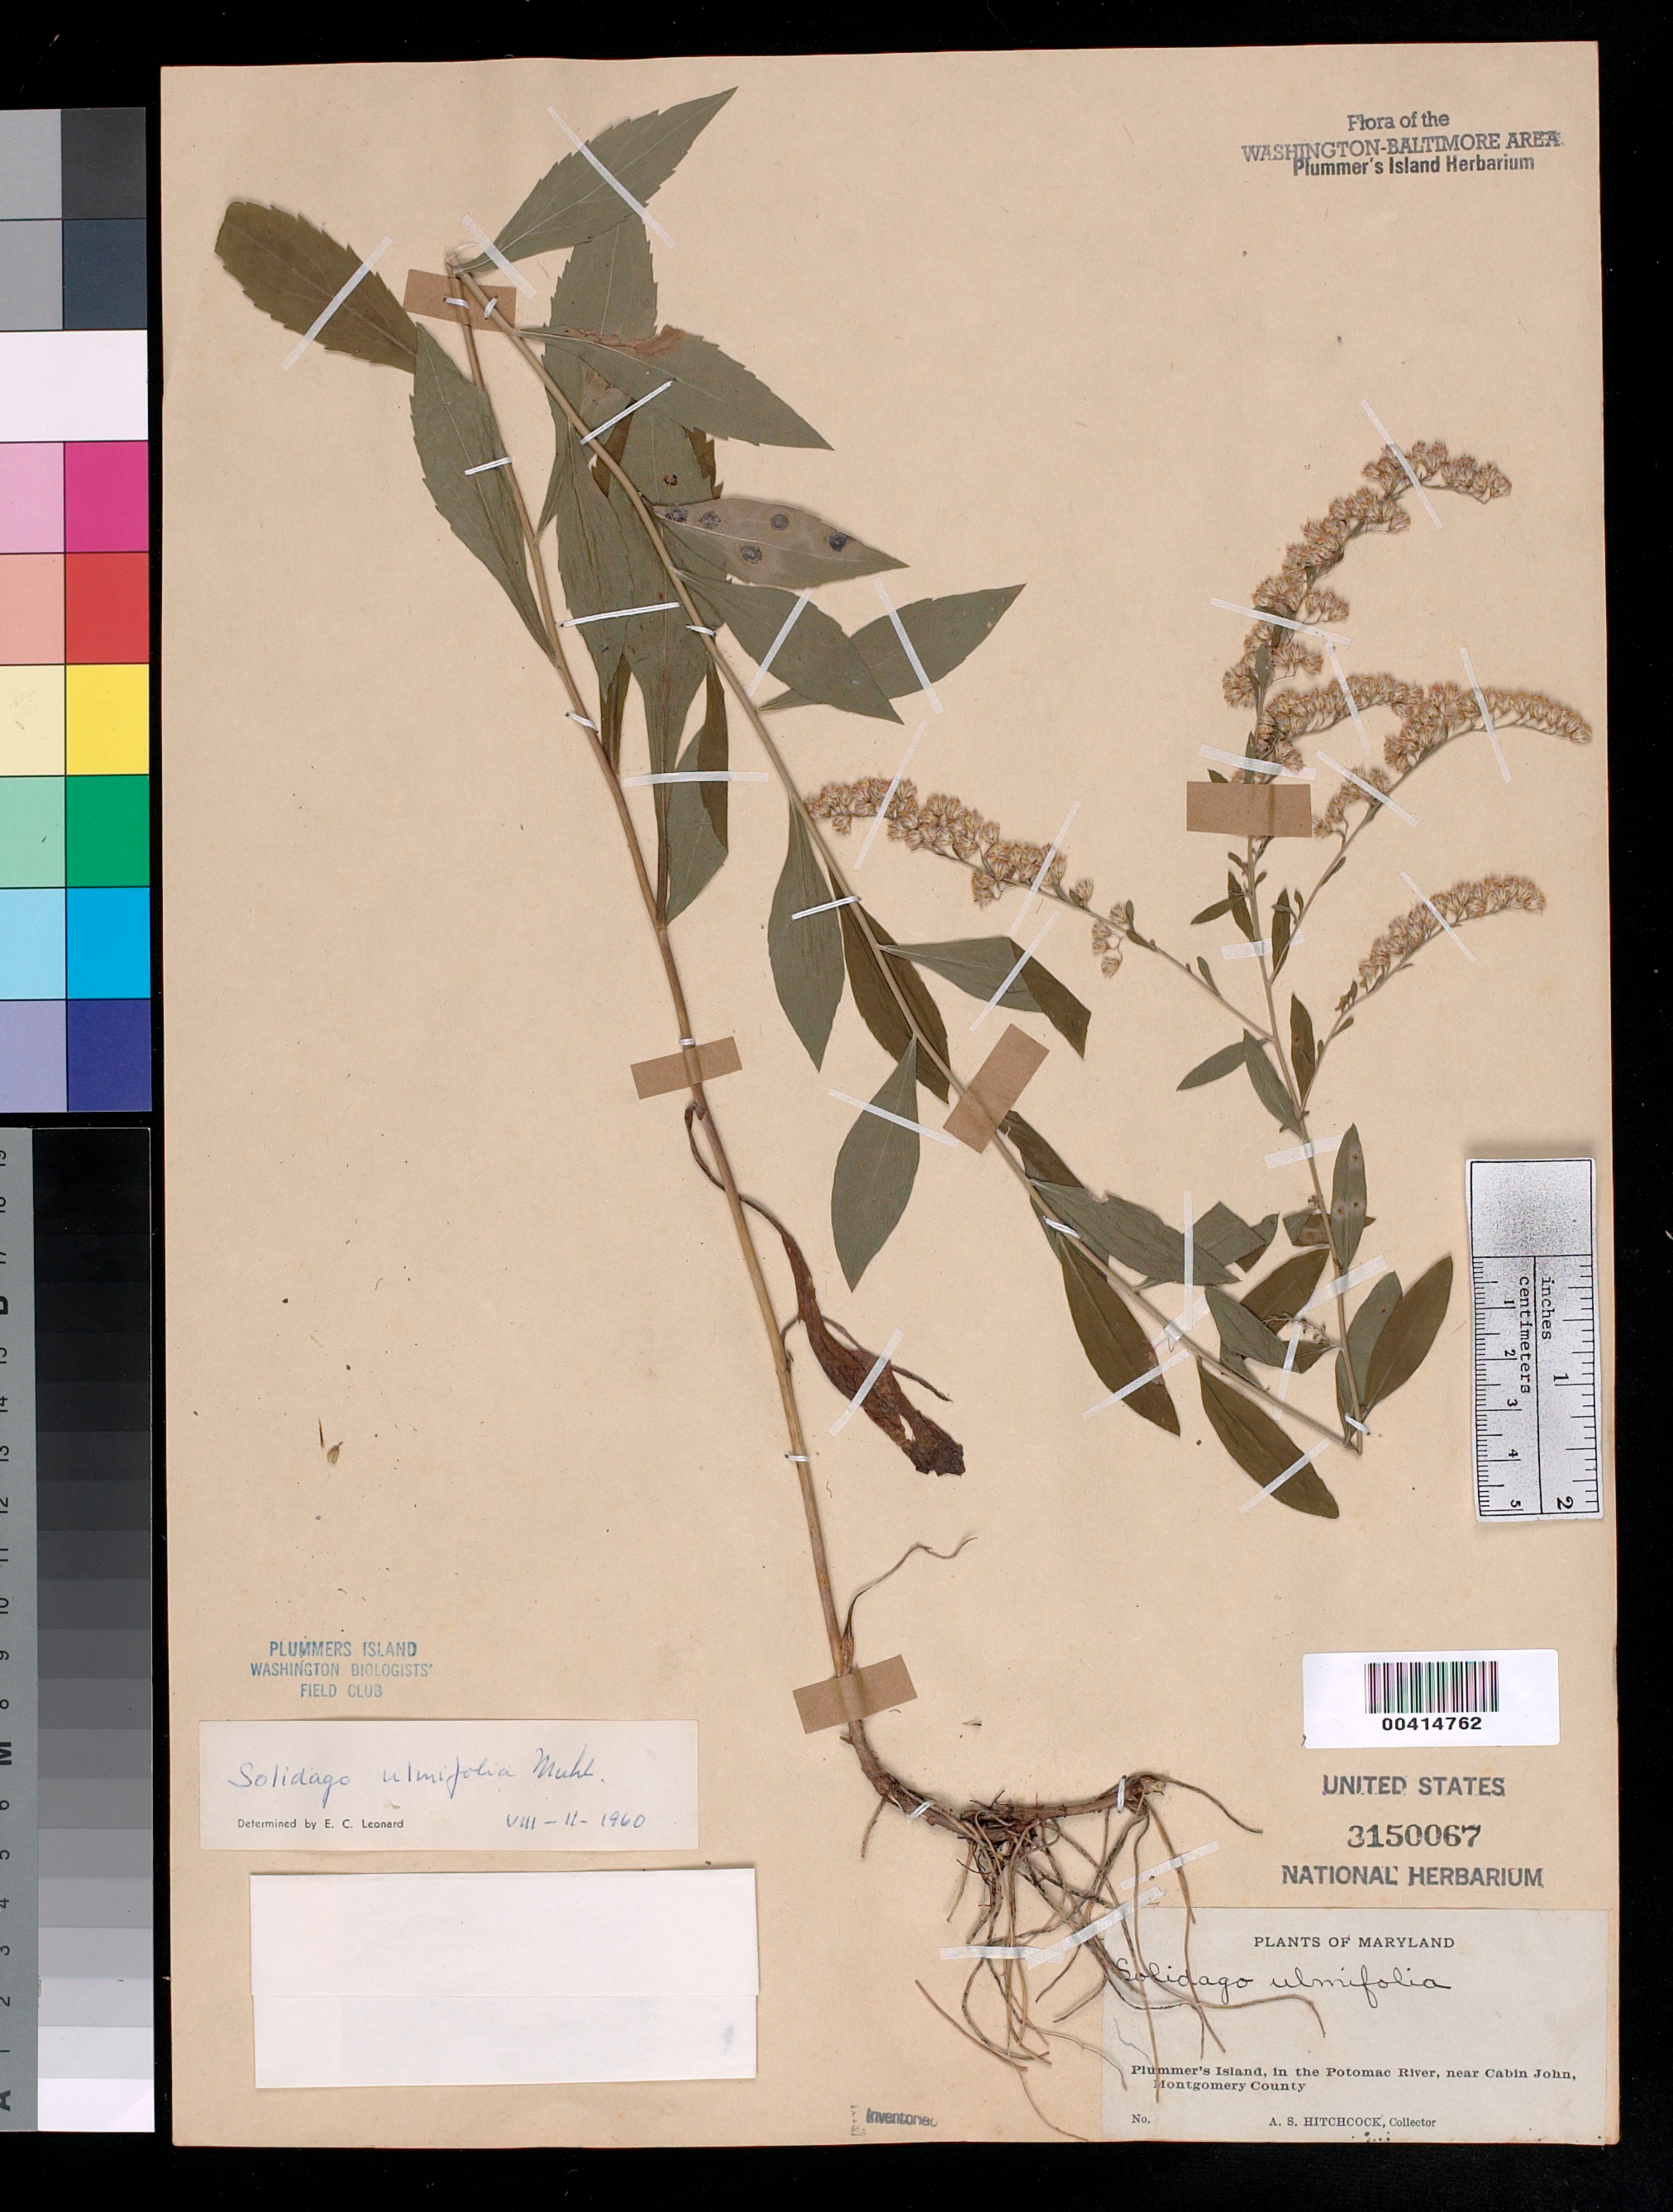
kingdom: Plantae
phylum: Tracheophyta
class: Magnoliopsida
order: Asterales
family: Asteraceae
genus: Solidago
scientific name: Solidago ulmifolia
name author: Muhl. ex Willd.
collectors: A. S. Hitchcock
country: United States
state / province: Maryland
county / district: Montgomery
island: Plummers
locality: Plummer's Island C. & O. Canal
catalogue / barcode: US 3150067